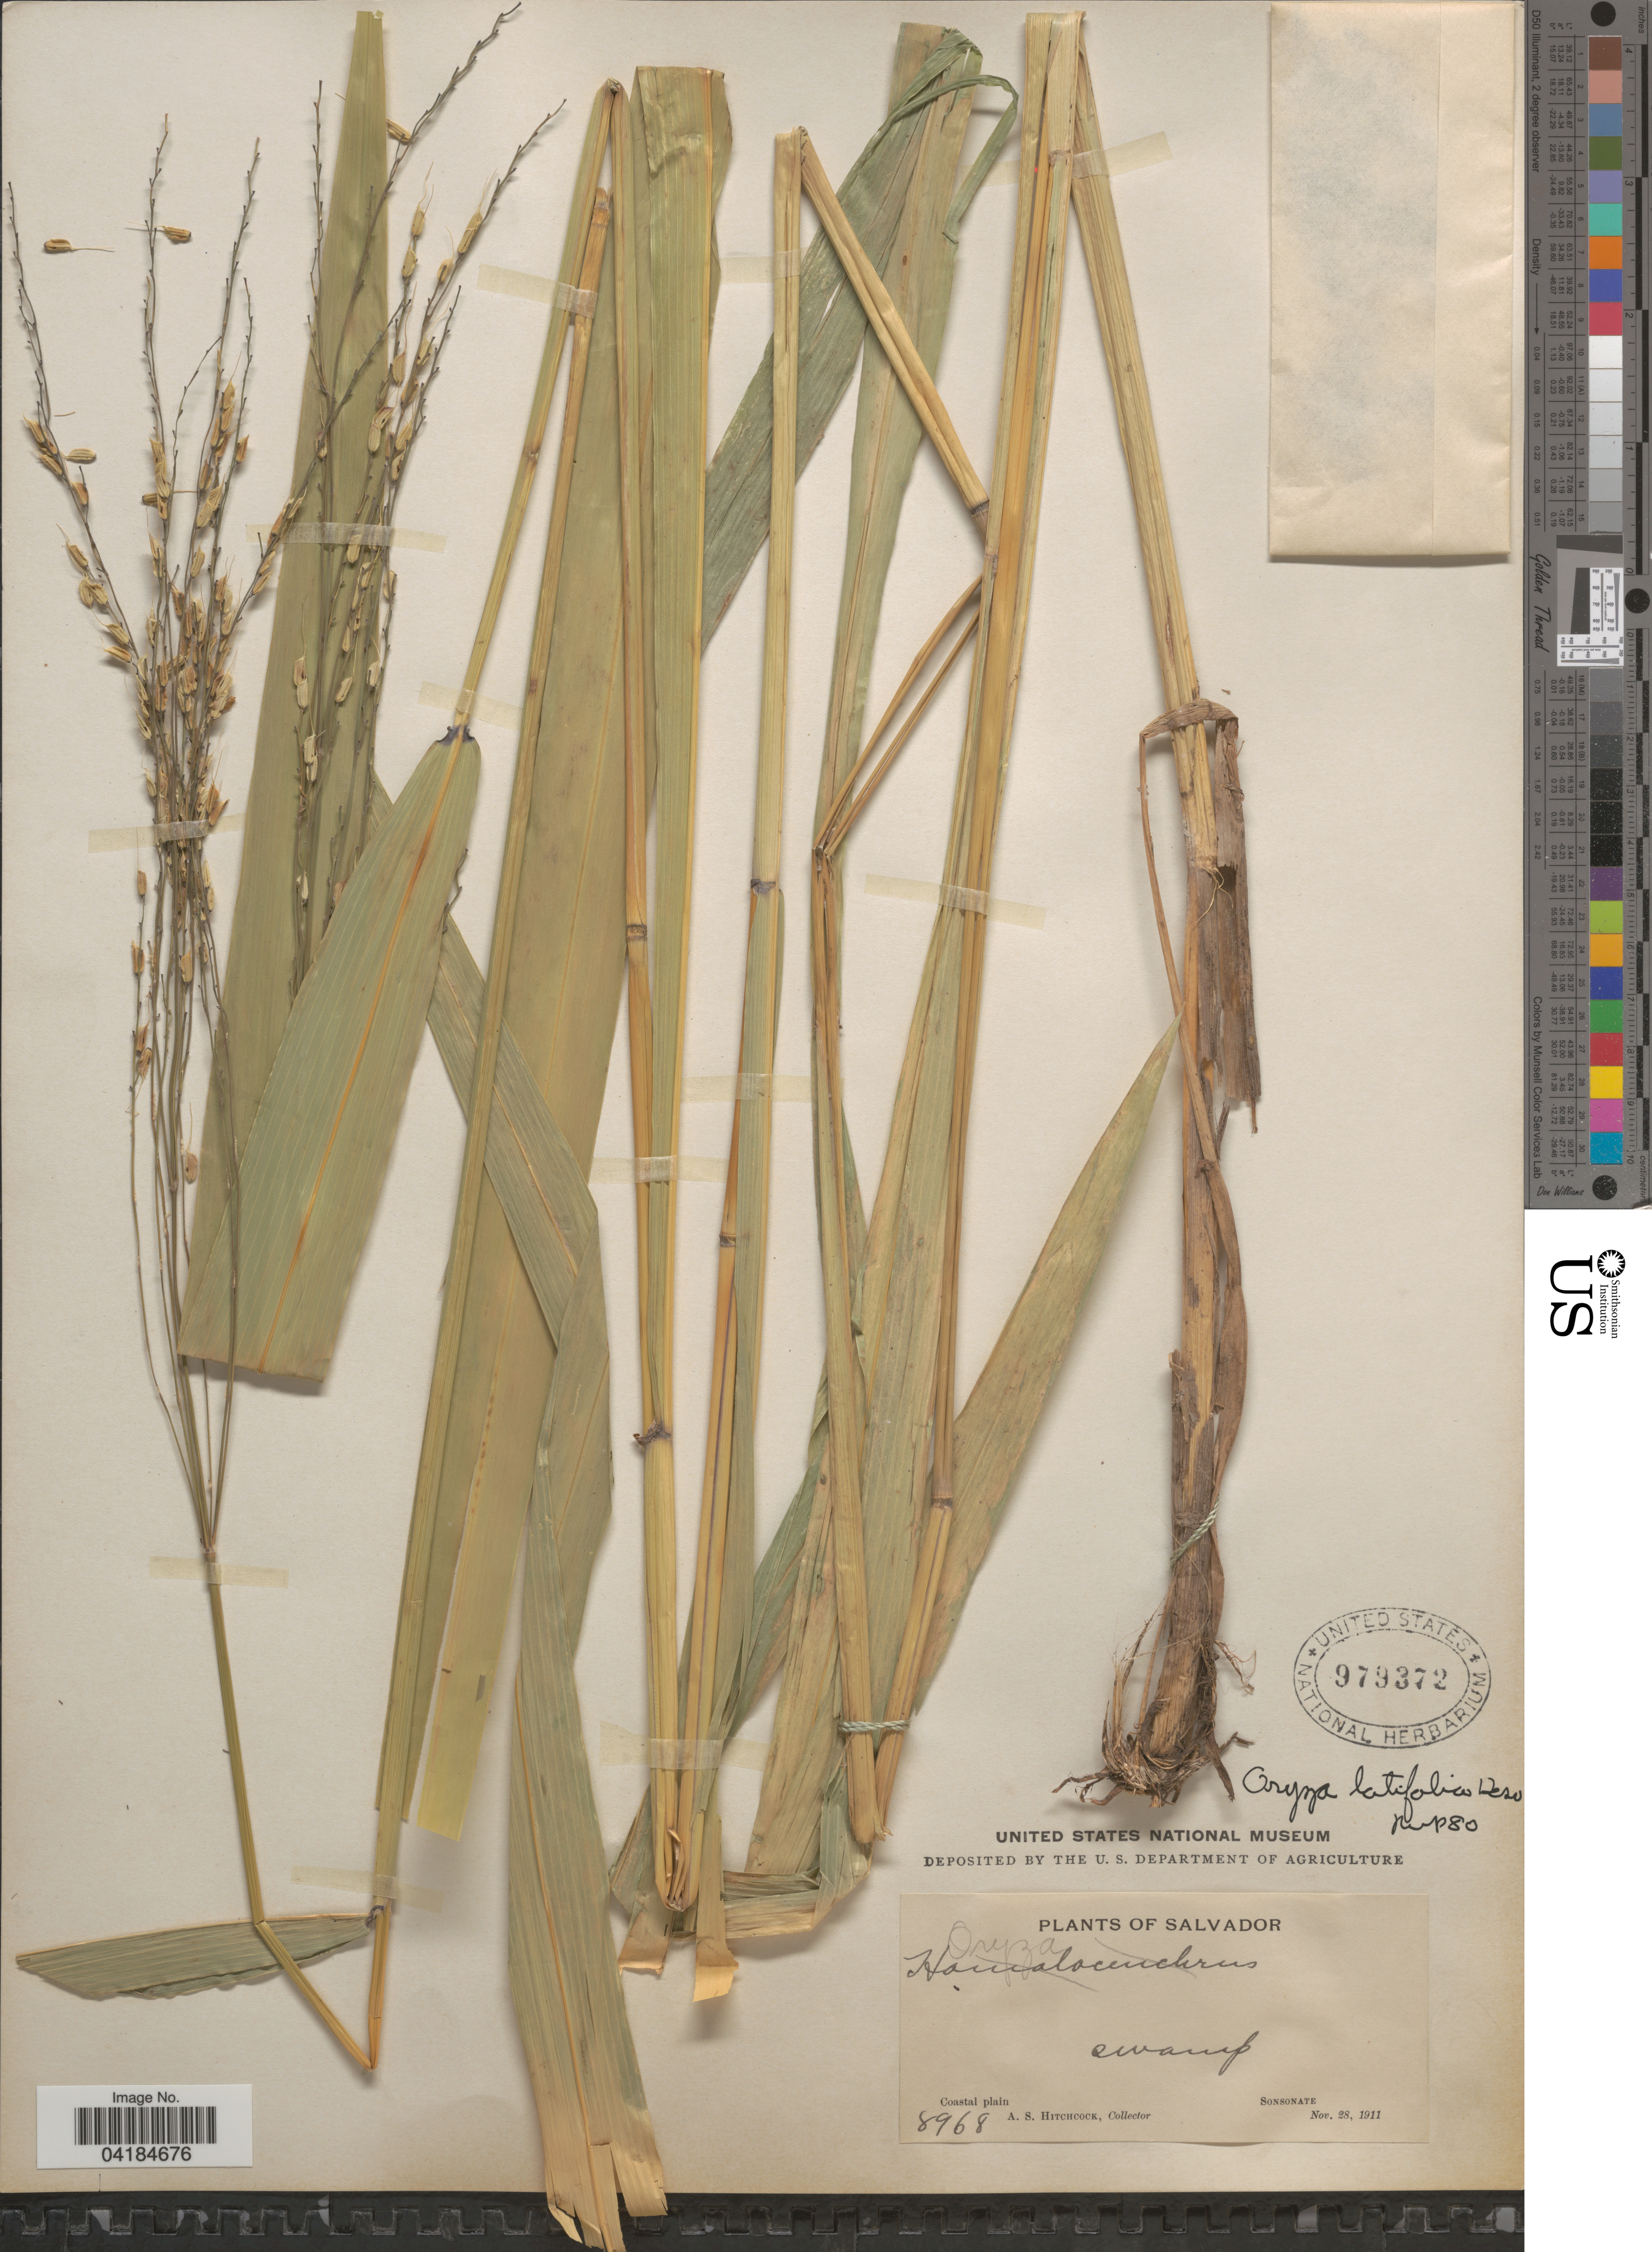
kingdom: Plantae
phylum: Tracheophyta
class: Liliopsida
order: Poales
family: Poaceae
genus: Oryza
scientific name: Oryza latifolia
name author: Desv.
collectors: A. S. Hitchcock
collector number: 8968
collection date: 1911-11-28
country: El Salvador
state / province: Sonsonate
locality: Coastal plain.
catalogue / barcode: US 979372